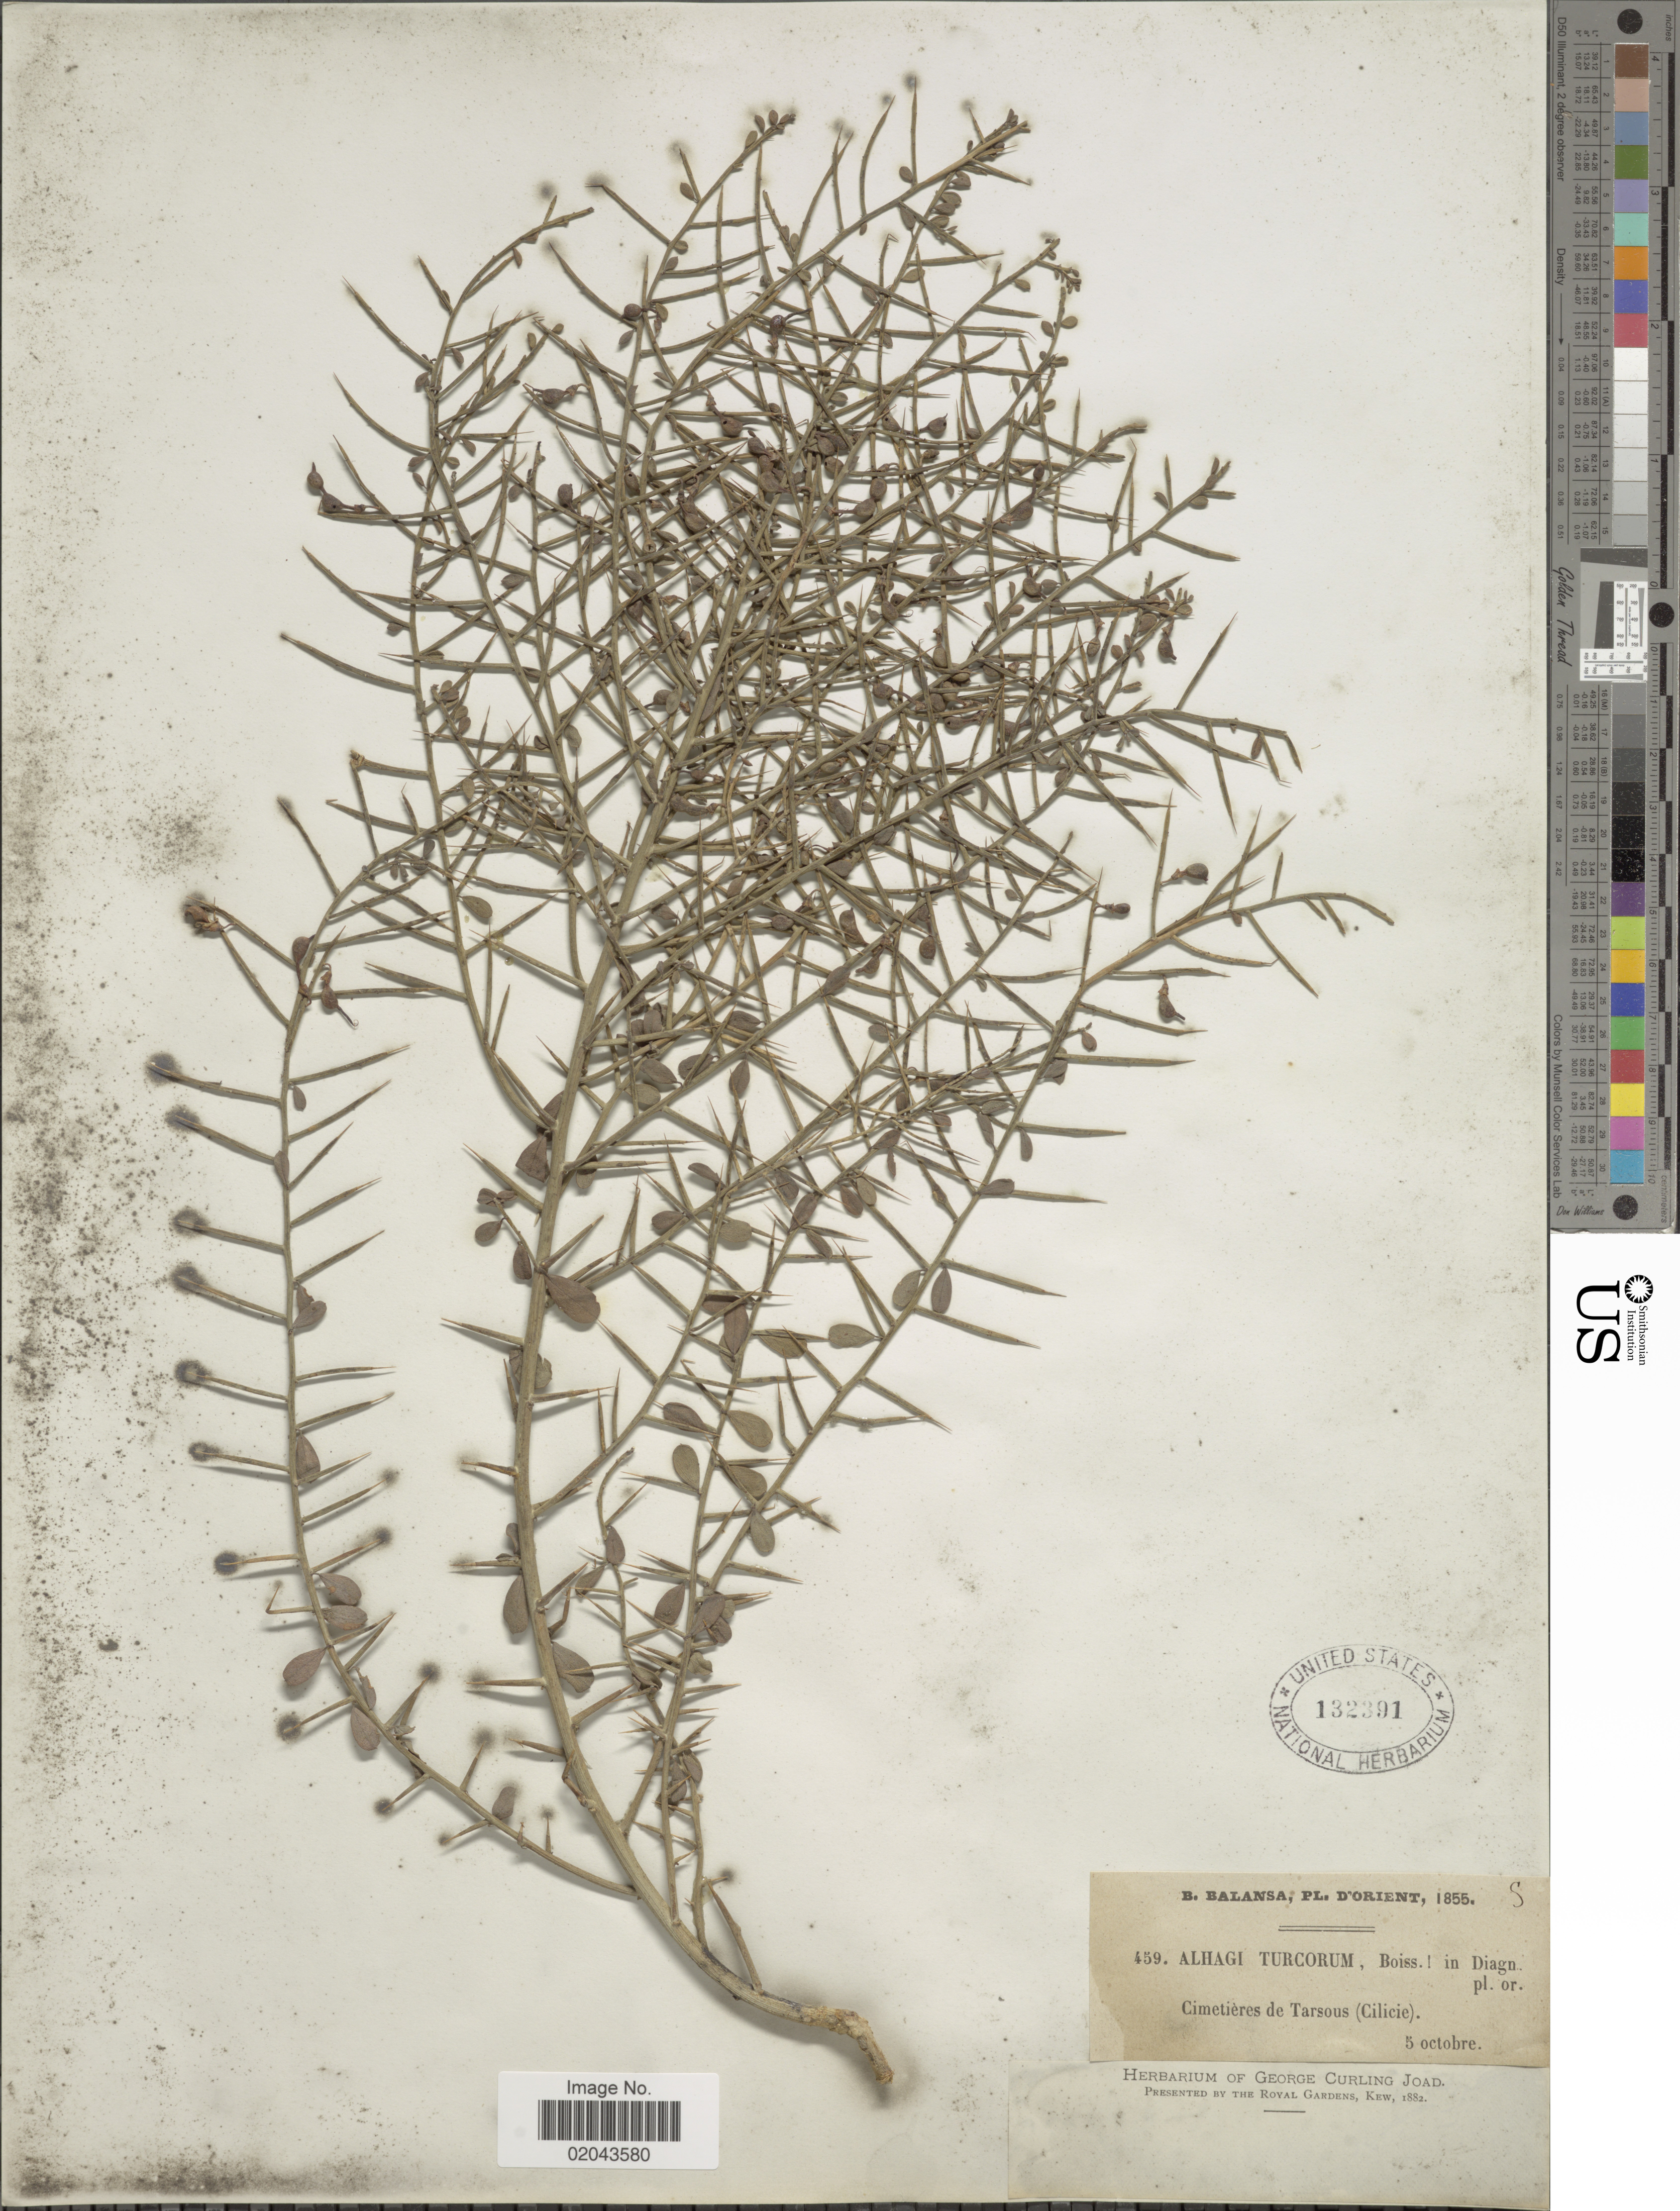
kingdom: Plantae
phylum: Tracheophyta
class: Magnoliopsida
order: Fabales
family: Fabaceae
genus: Alhagi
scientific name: Alhagi turcorum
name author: Boiss.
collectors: B. Balansa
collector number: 459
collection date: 1855-10-05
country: Turkey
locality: D'Orient, Cimetieres de Tarsius (Cilicie).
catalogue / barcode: US 132391